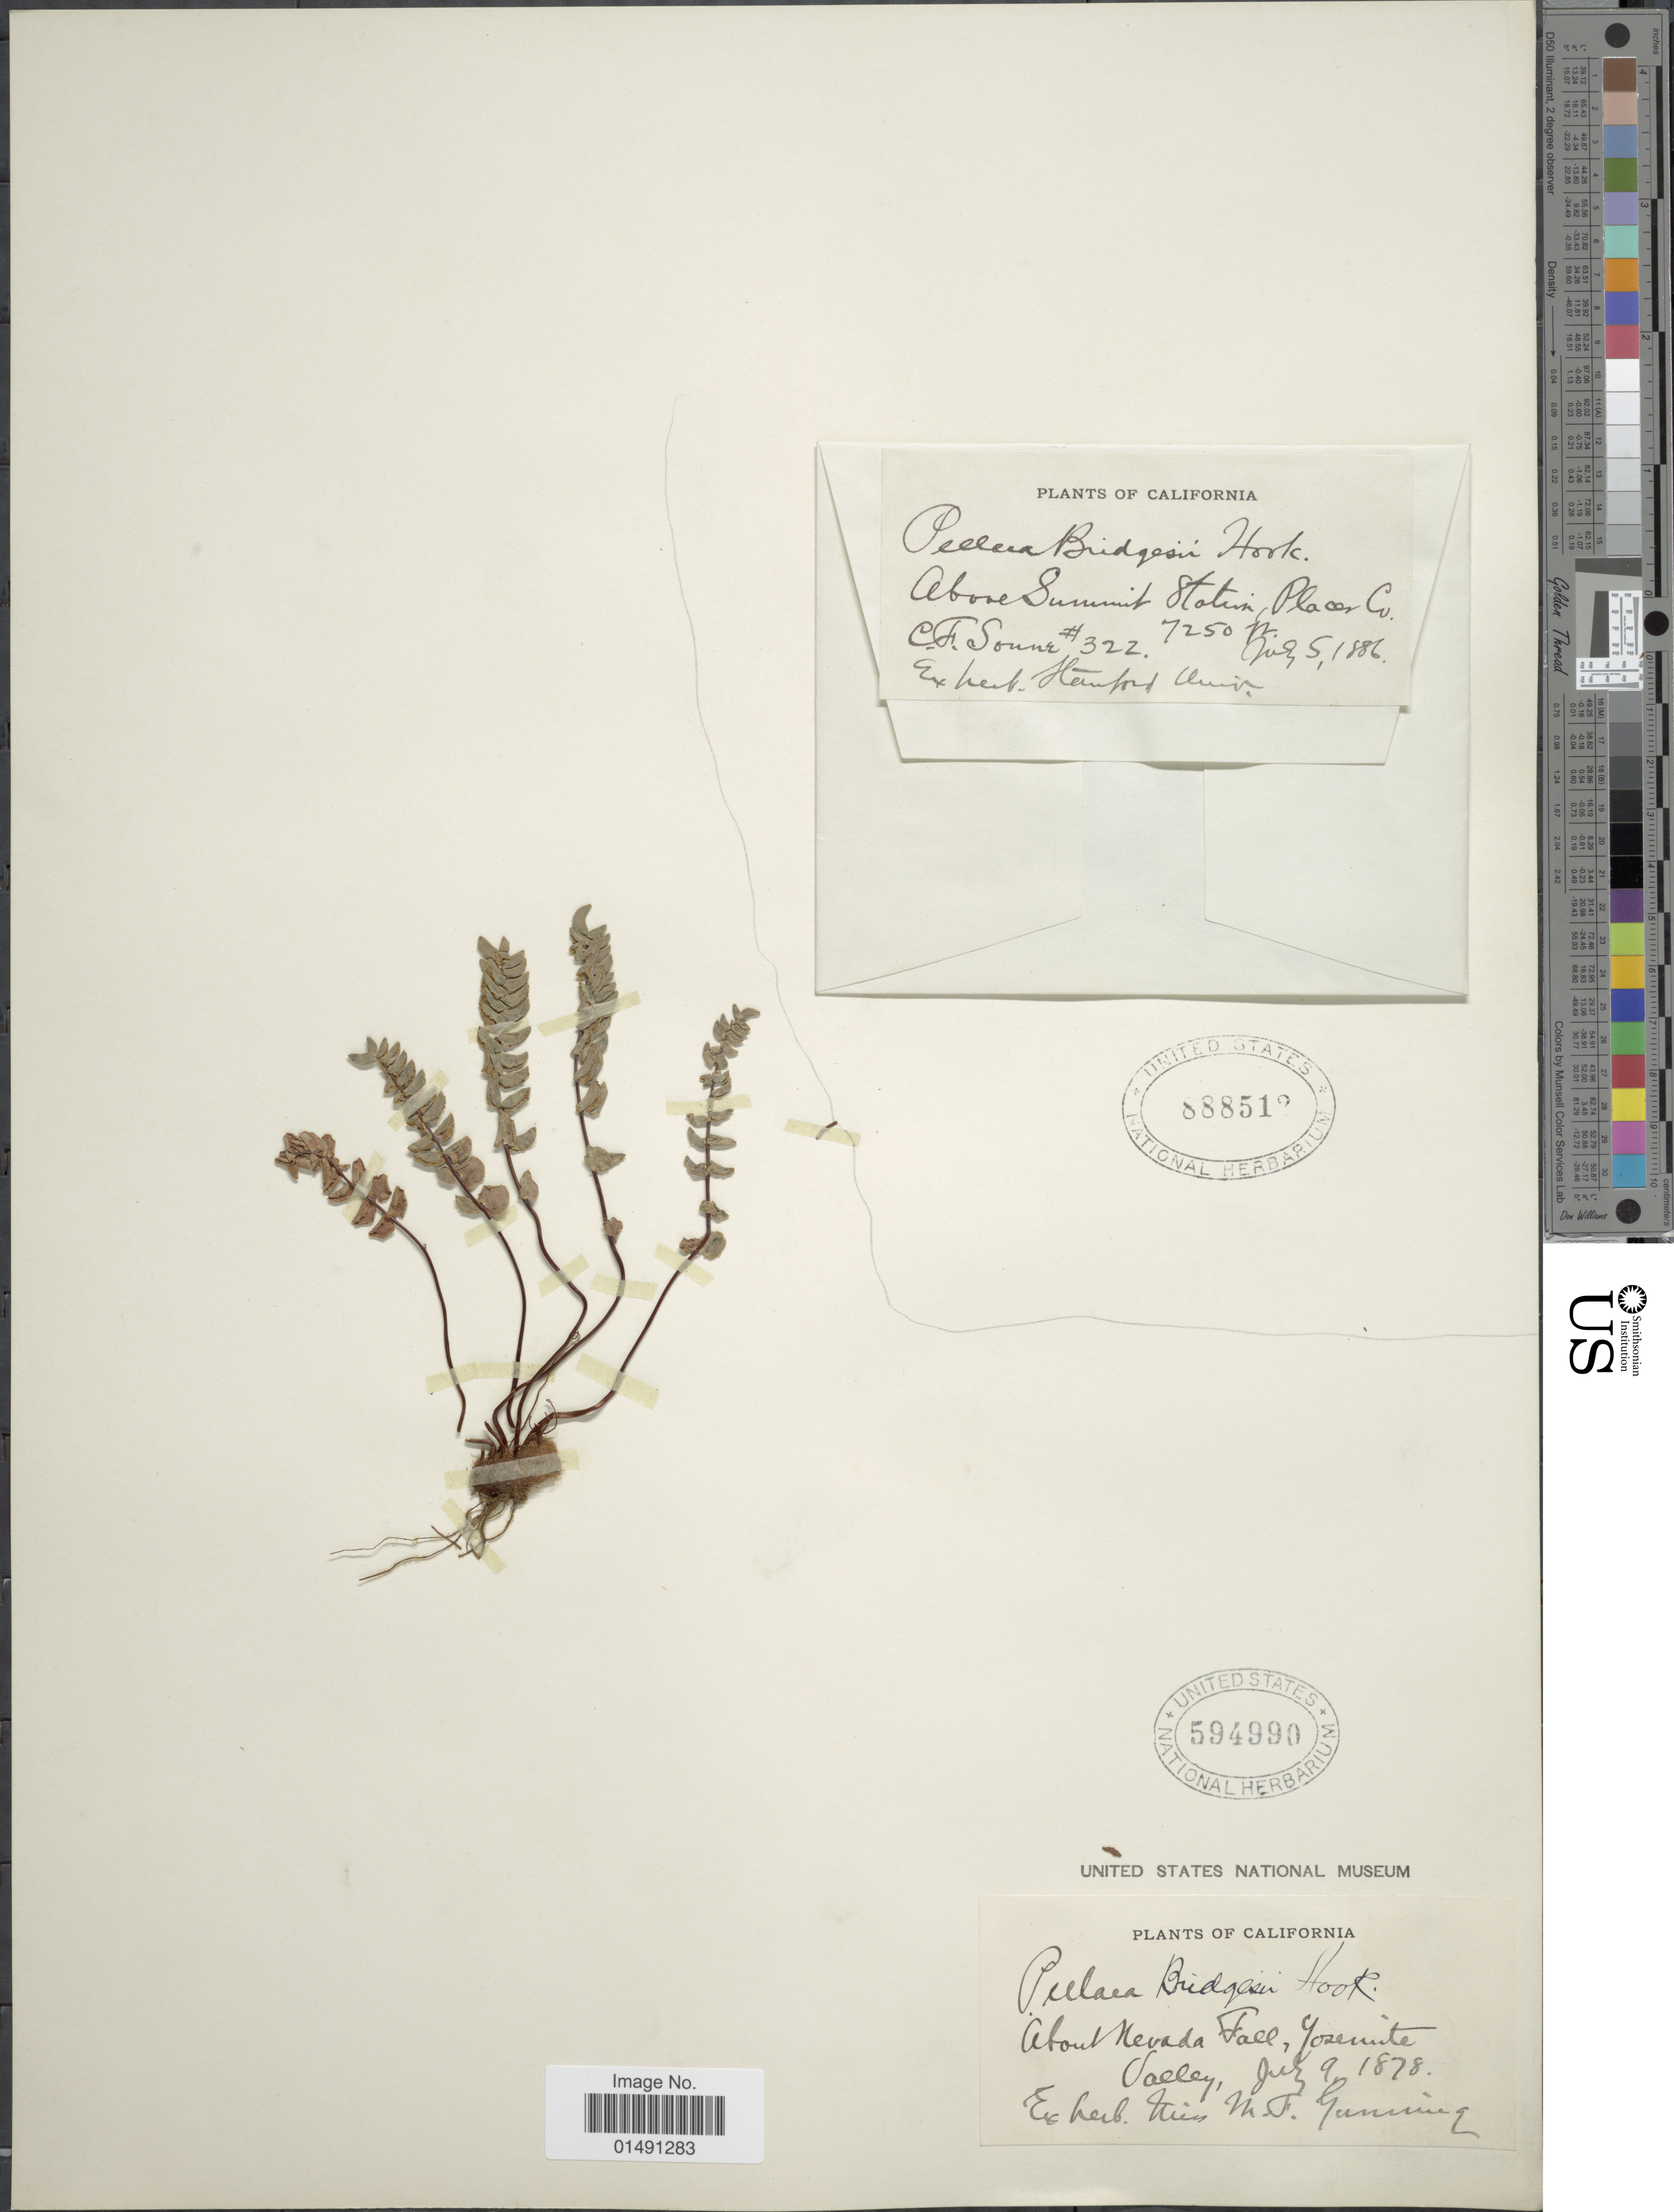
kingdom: Plantae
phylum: Tracheophyta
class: Polypodiopsida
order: Polypodiales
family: Pteridaceae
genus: Pellaea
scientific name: Pellaea bridgesii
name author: Hook.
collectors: C. Sonne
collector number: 322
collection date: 1886-07-05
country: United States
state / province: California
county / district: Placer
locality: Above Summit Station, Placer Co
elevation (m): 7250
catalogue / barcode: US 888512-2